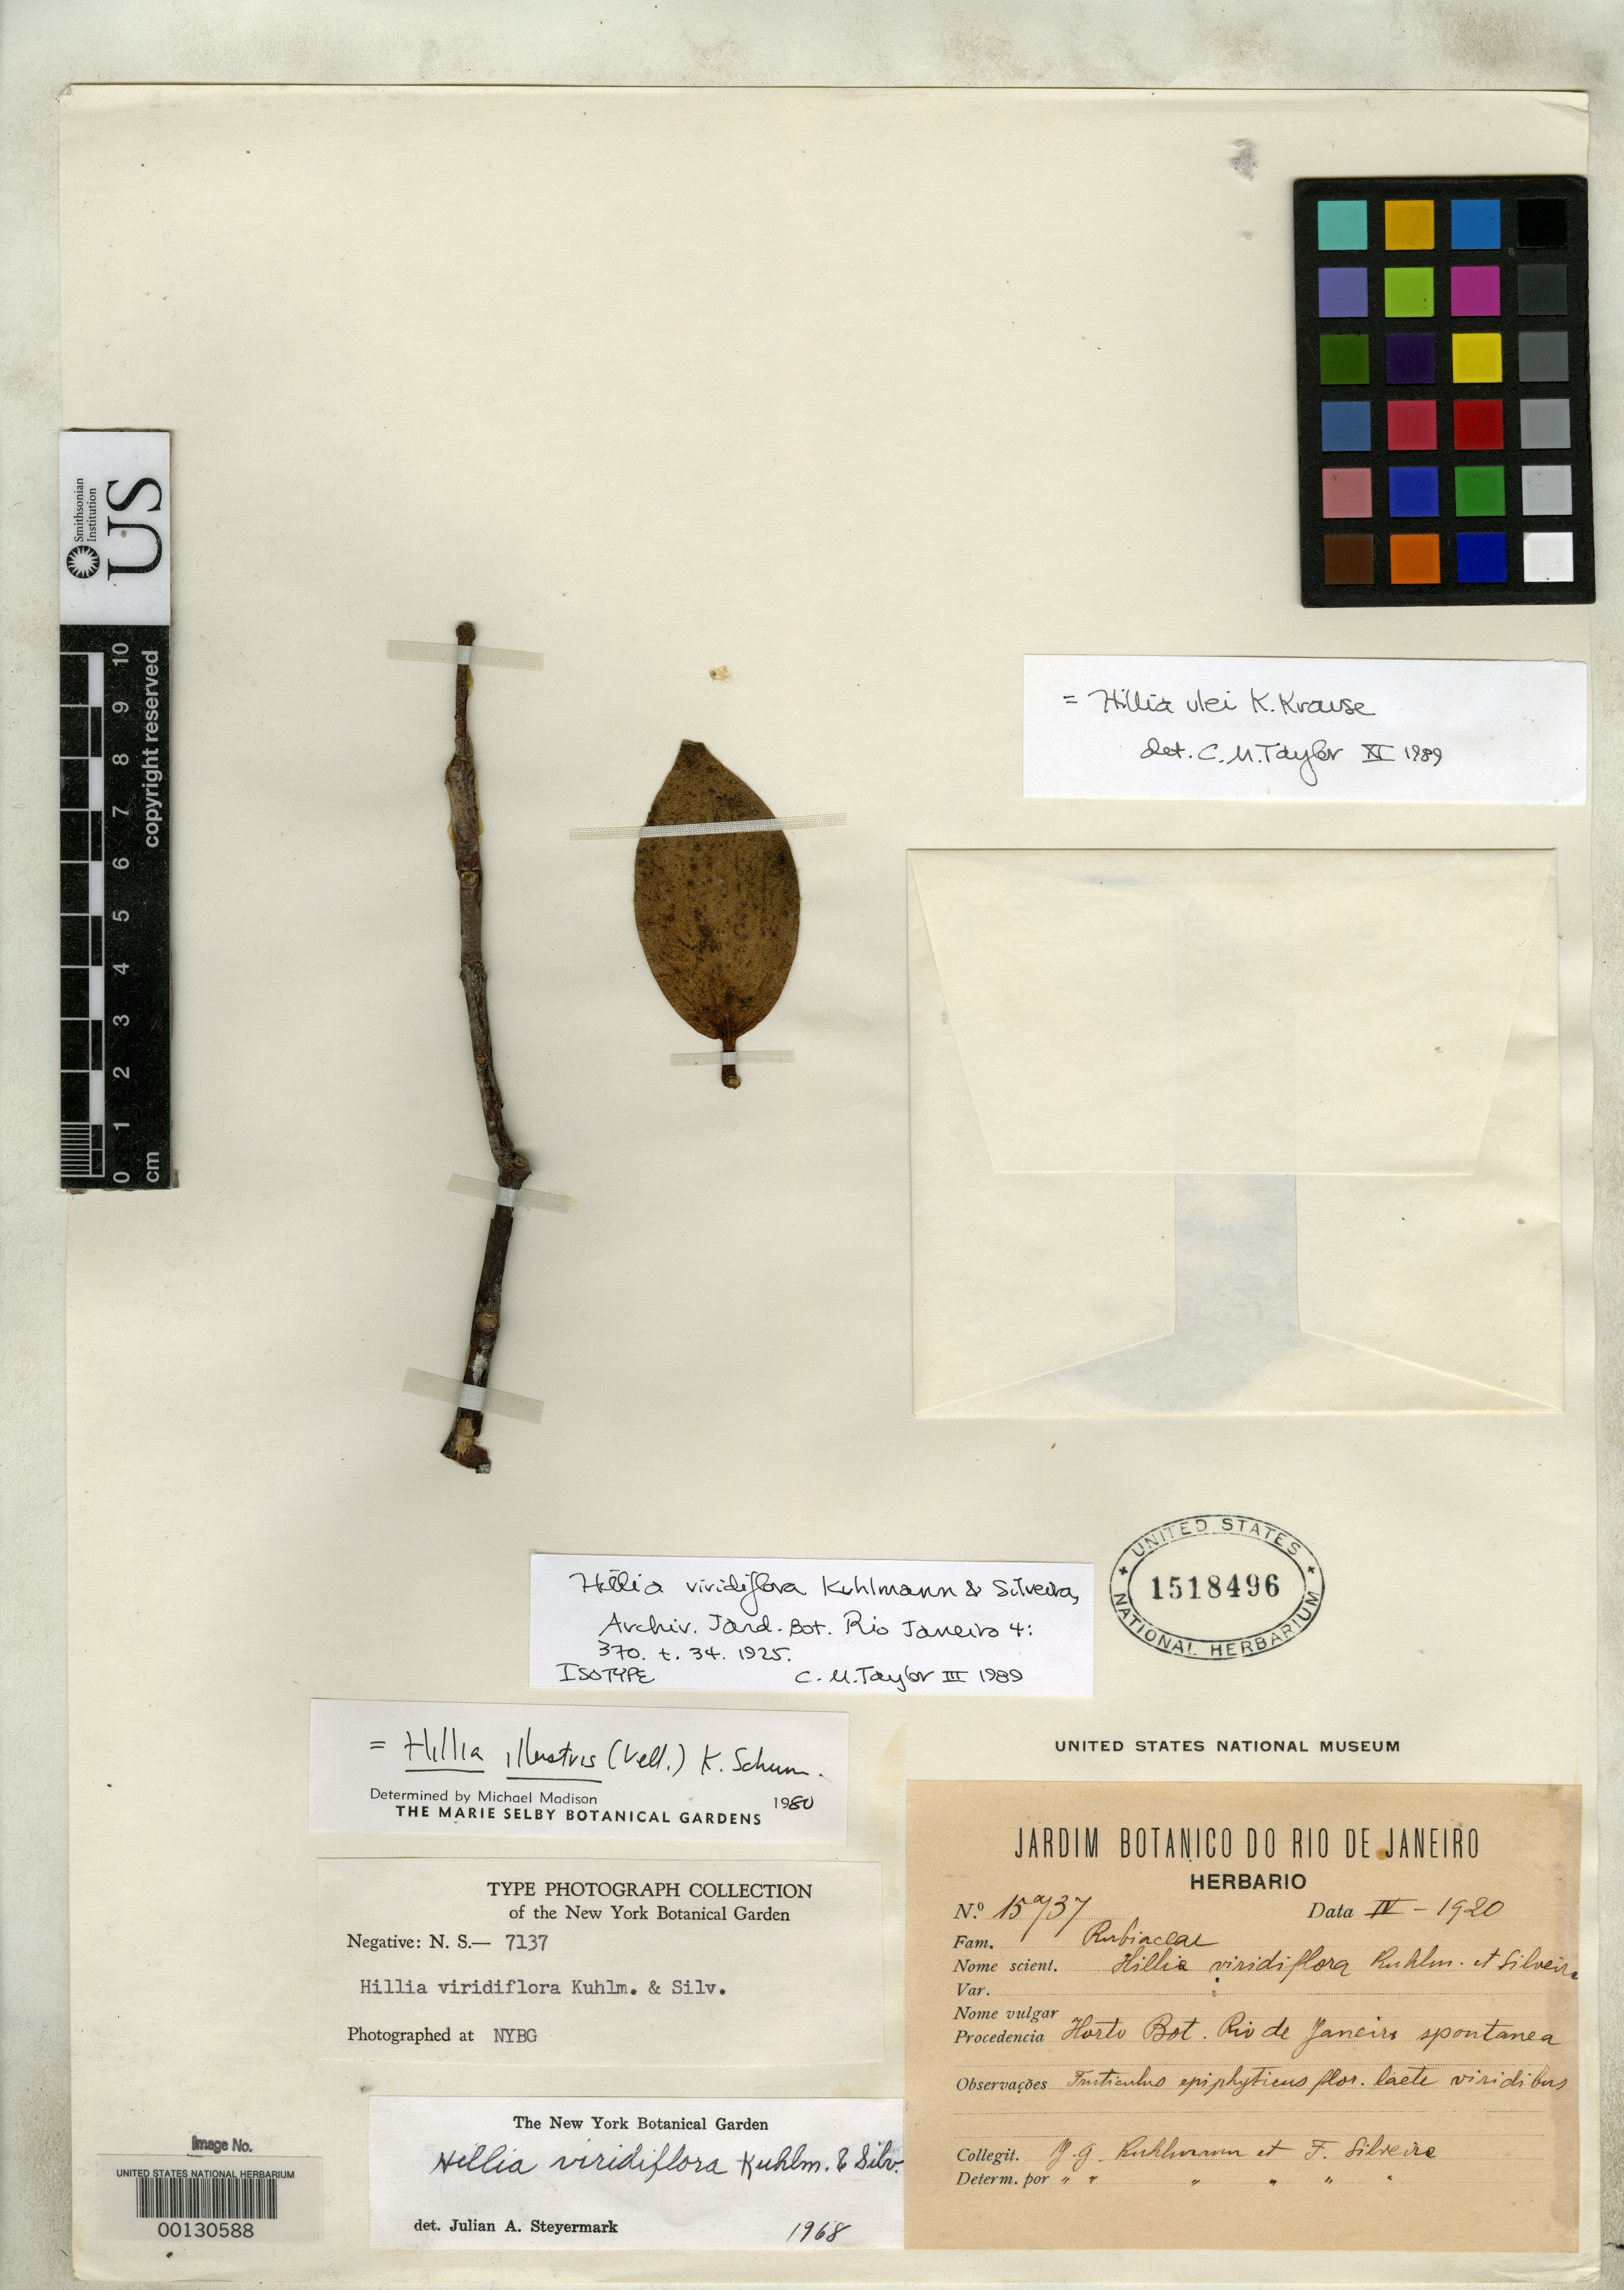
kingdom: Plantae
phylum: Tracheophyta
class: Magnoliopsida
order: Gentianales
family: Rubiaceae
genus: Hillia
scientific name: Hillia viridiflora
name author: Kuhlm. & F. Silveira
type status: Isotype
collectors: J. G. Kuhlmann & F. Silveira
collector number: Jard. Bot. Rio 15737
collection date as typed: Apr 1920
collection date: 1920-04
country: Brazil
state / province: Minas Gerais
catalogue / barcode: US 1518496